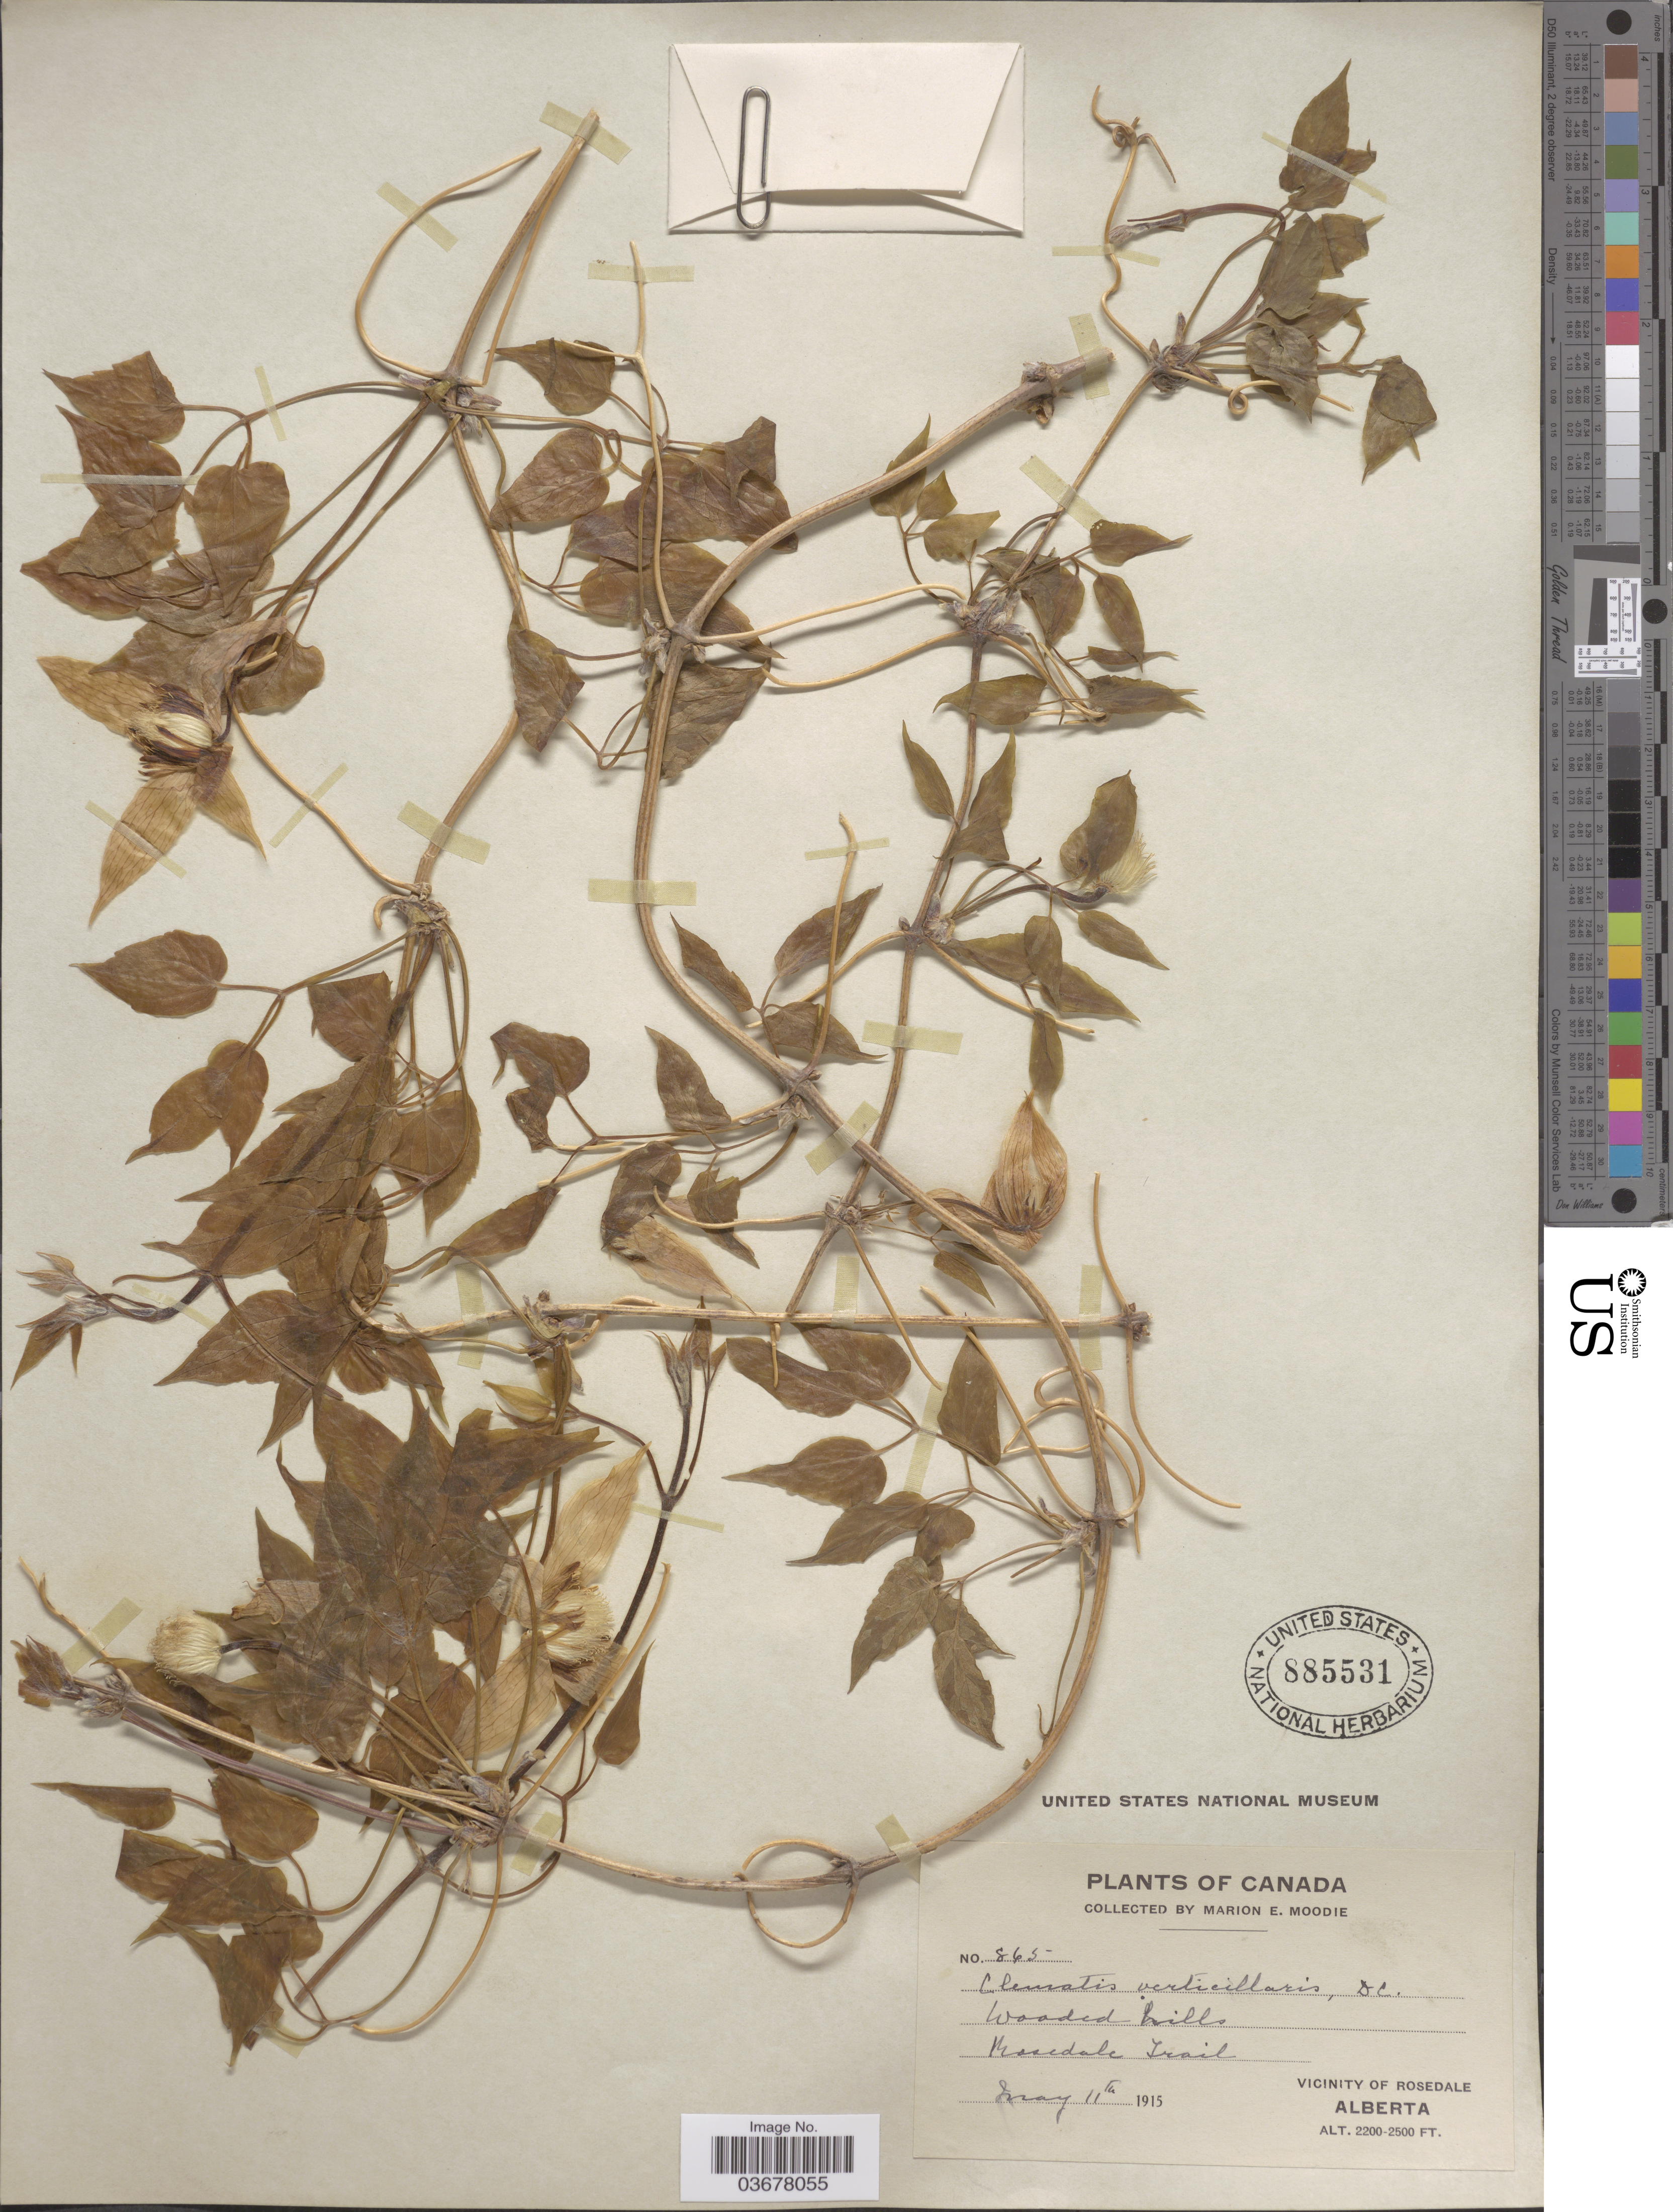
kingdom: Plantae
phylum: Tracheophyta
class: Magnoliopsida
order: Ranunculales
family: Ranunculaceae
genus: Clematis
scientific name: Clematis occidentalis var. grosseserrata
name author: (Rydb.) J.S. Pringle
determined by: Strong, M. T., (US), Smithsonian Institution - National Museum of Natural History (UNITED STATES)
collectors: M. E. Moodie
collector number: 865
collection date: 1915-05-11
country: Canada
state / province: Alberta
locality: Wooded hills. Rosedale Trail. Vicinity of Rosedale.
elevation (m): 671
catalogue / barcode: US 885531